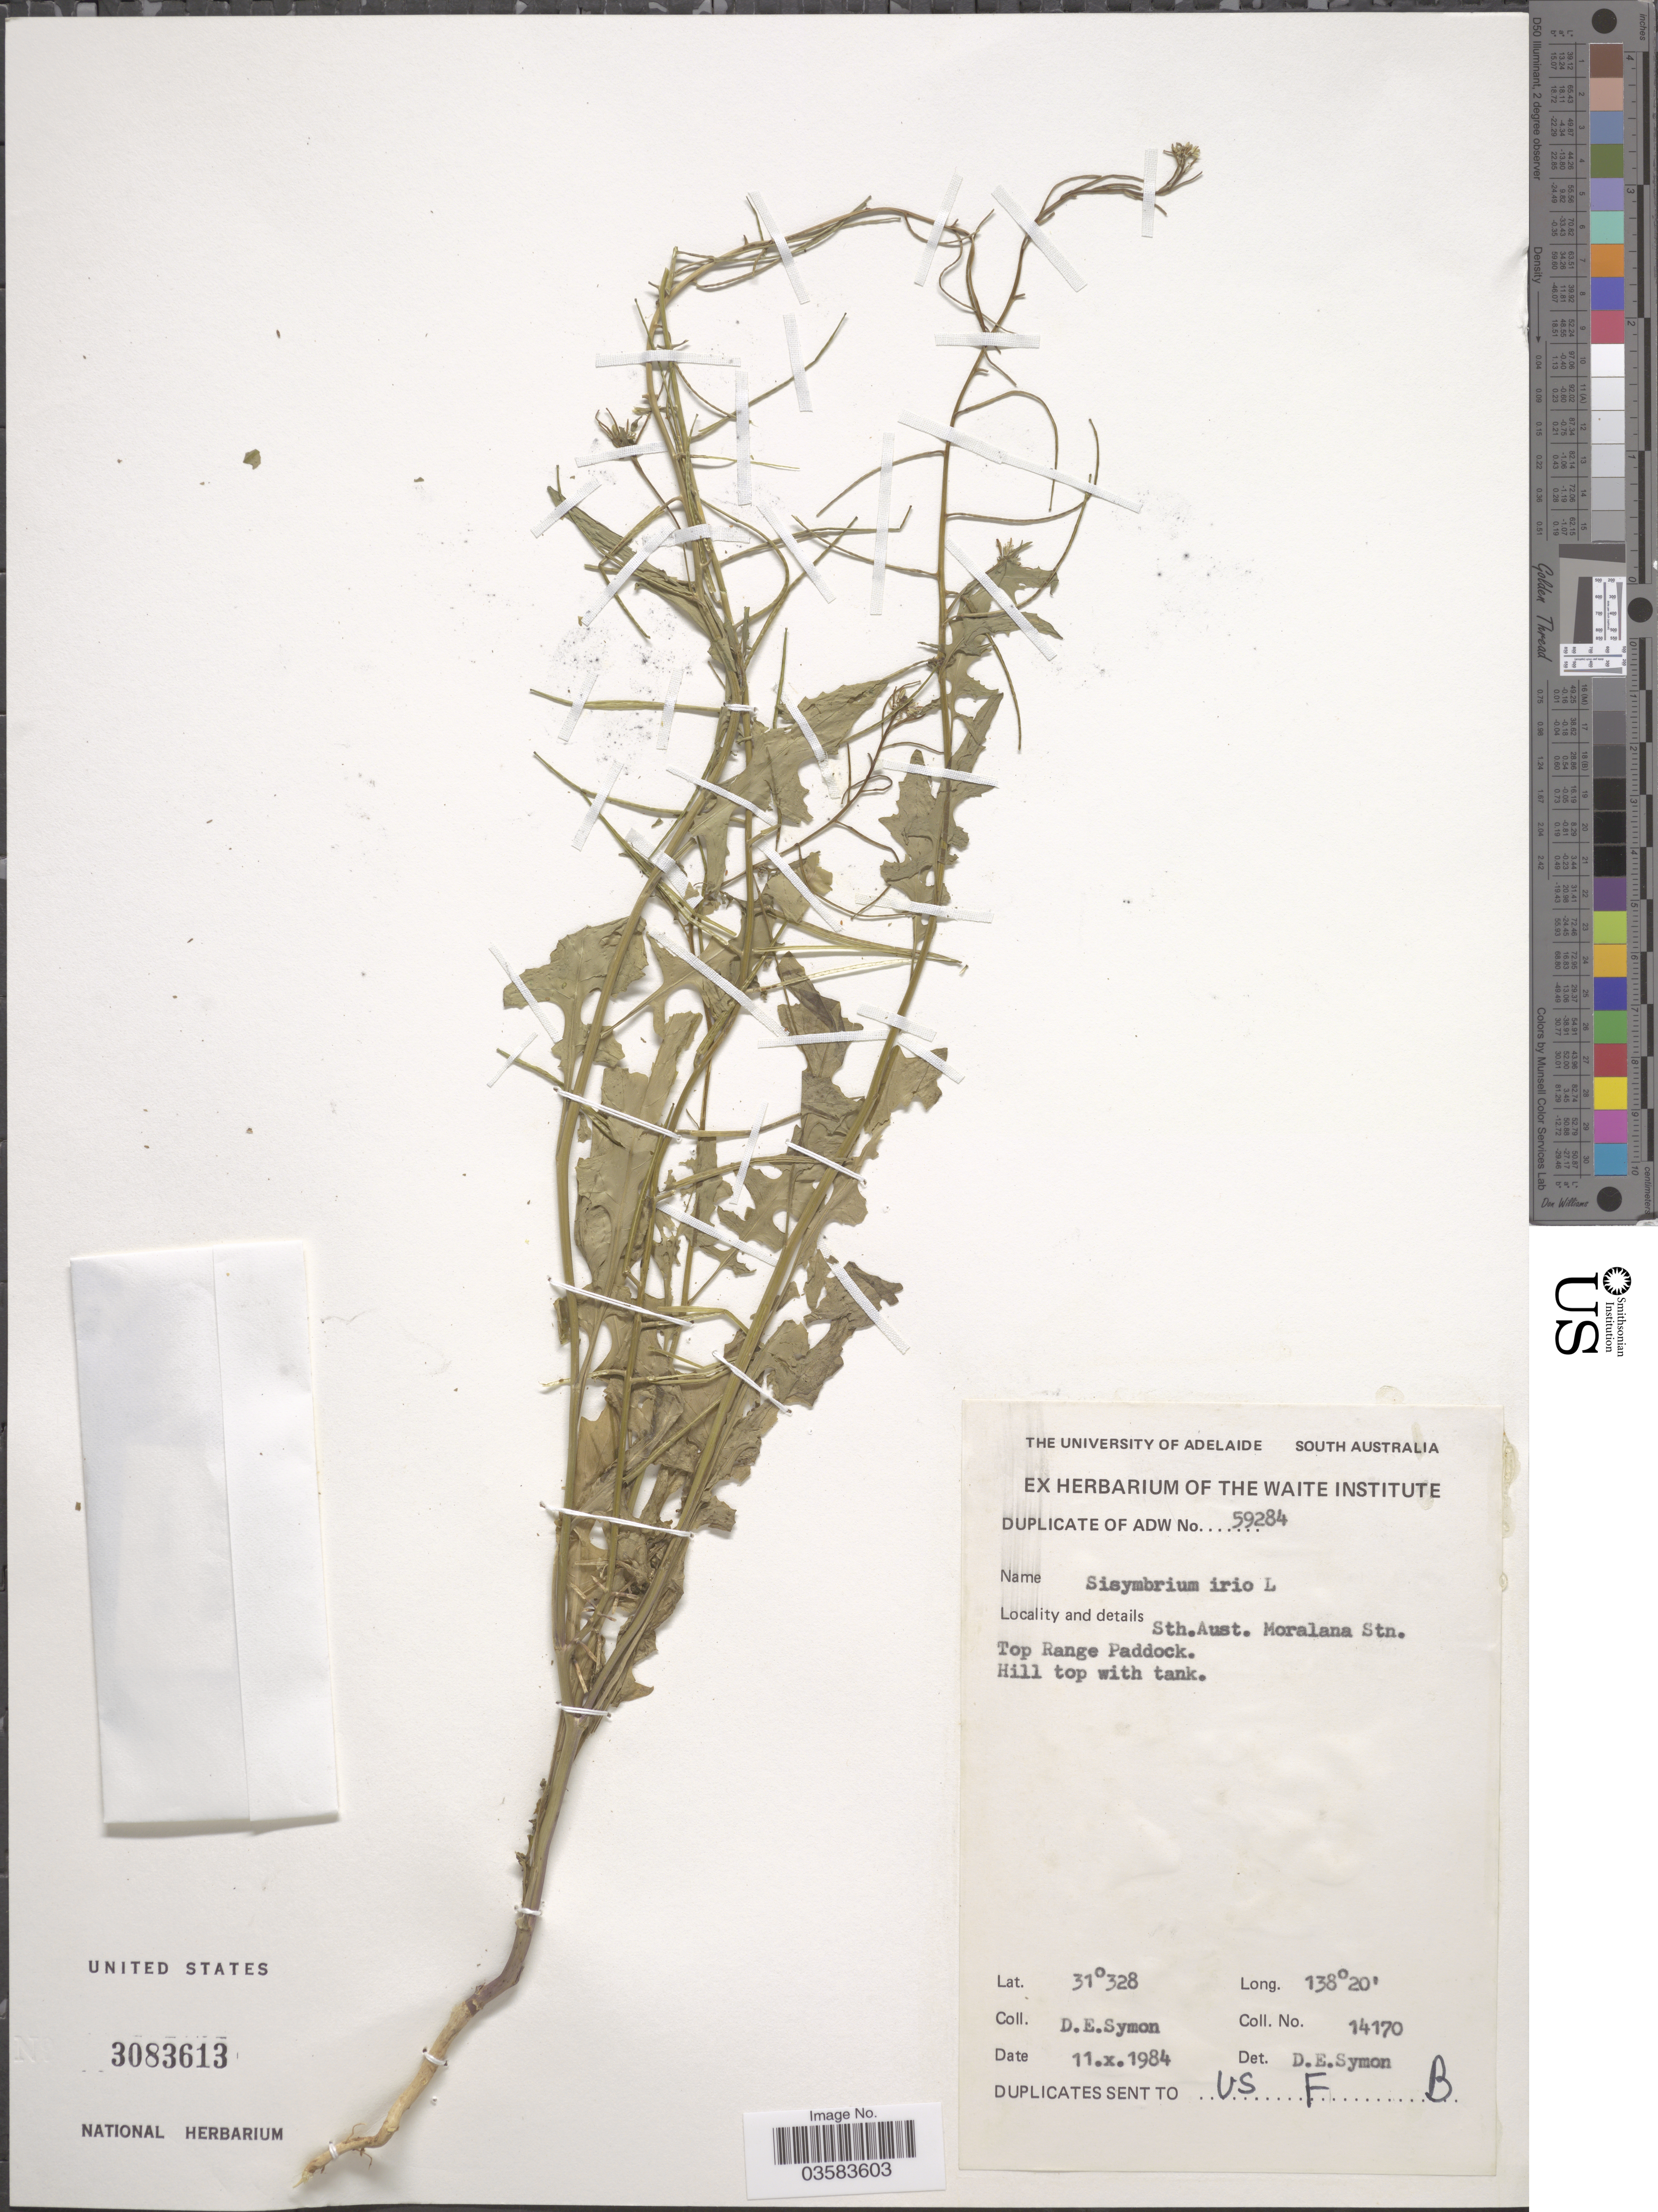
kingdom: Plantae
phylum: Tracheophyta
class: Magnoliopsida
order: Brassicales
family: Brassicaceae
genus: Sisymbrium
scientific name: Sisymbrium irio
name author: L.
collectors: D. Symon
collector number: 14170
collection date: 1984-10-11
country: Australia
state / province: South Australia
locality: Moralana Stn. Top Range Paddock.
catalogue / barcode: US 3083613